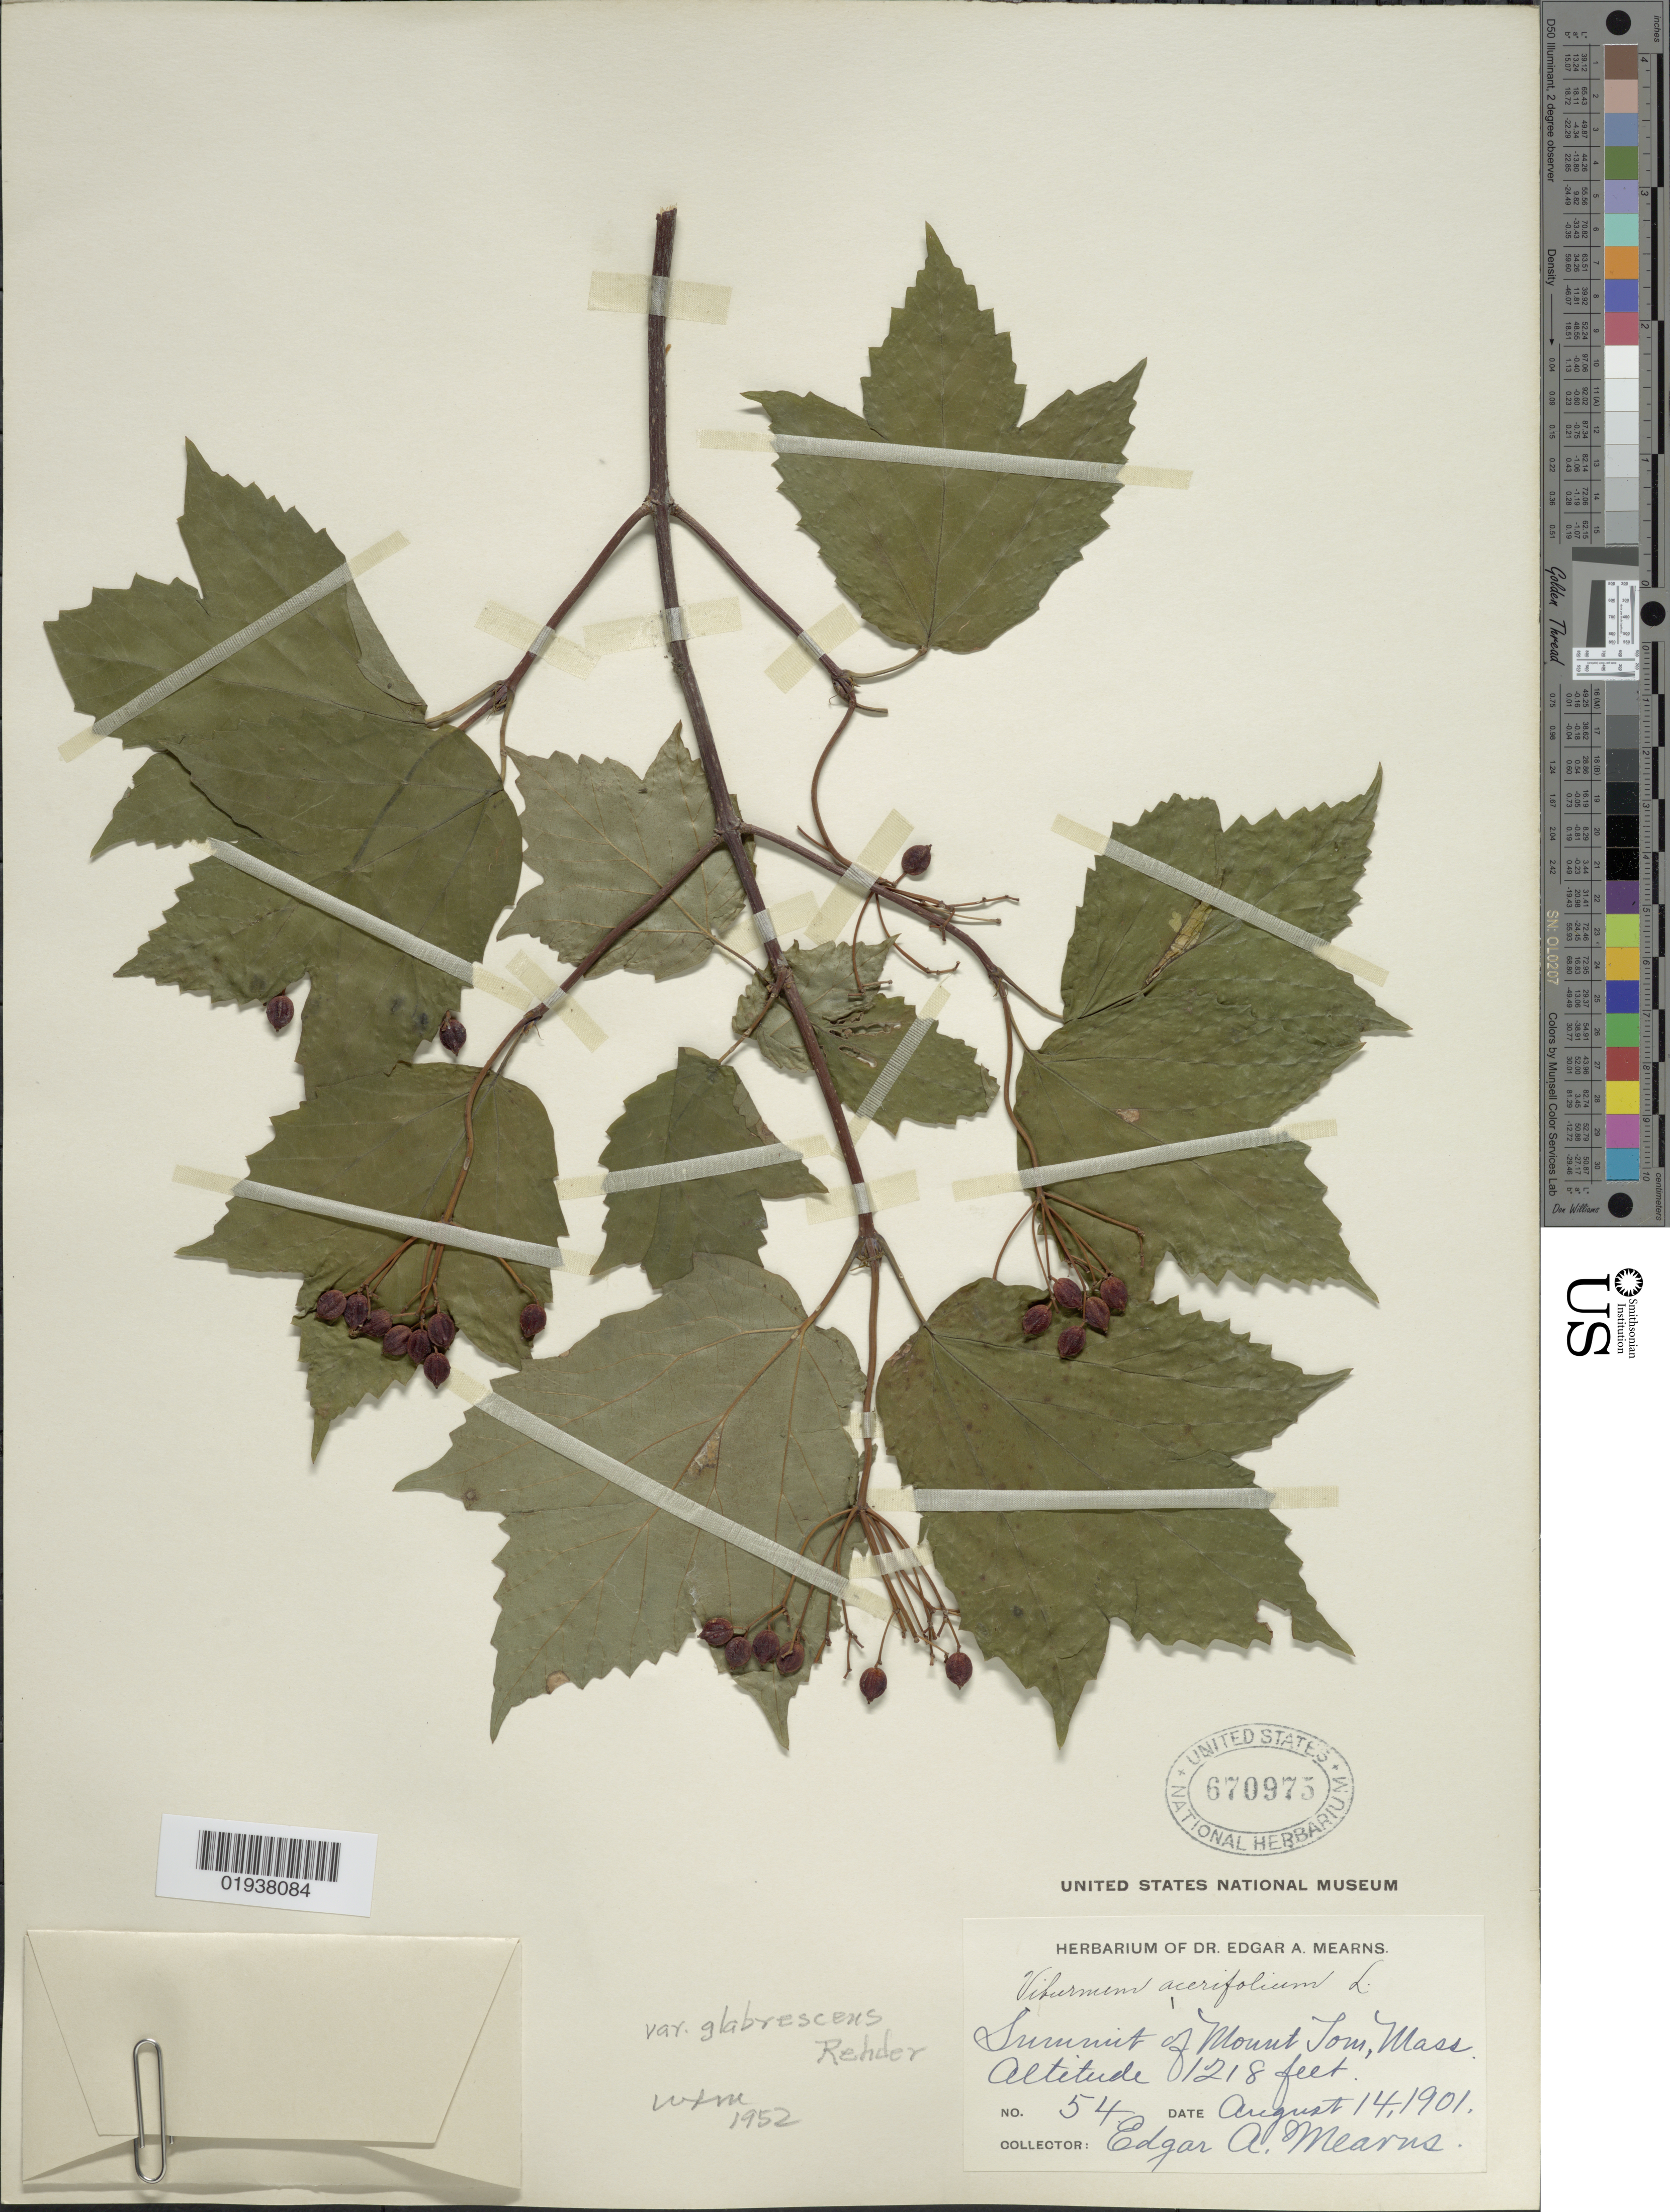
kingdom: Plantae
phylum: Tracheophyta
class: Magnoliopsida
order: Dipsacales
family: Viburnaceae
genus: Viburnum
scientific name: Viburnum acerifolium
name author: L.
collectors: E. A. Mearns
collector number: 54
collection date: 1901-08-14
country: United States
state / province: Massachusetts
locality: Summit of Mount Tom.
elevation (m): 371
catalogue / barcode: US 670975